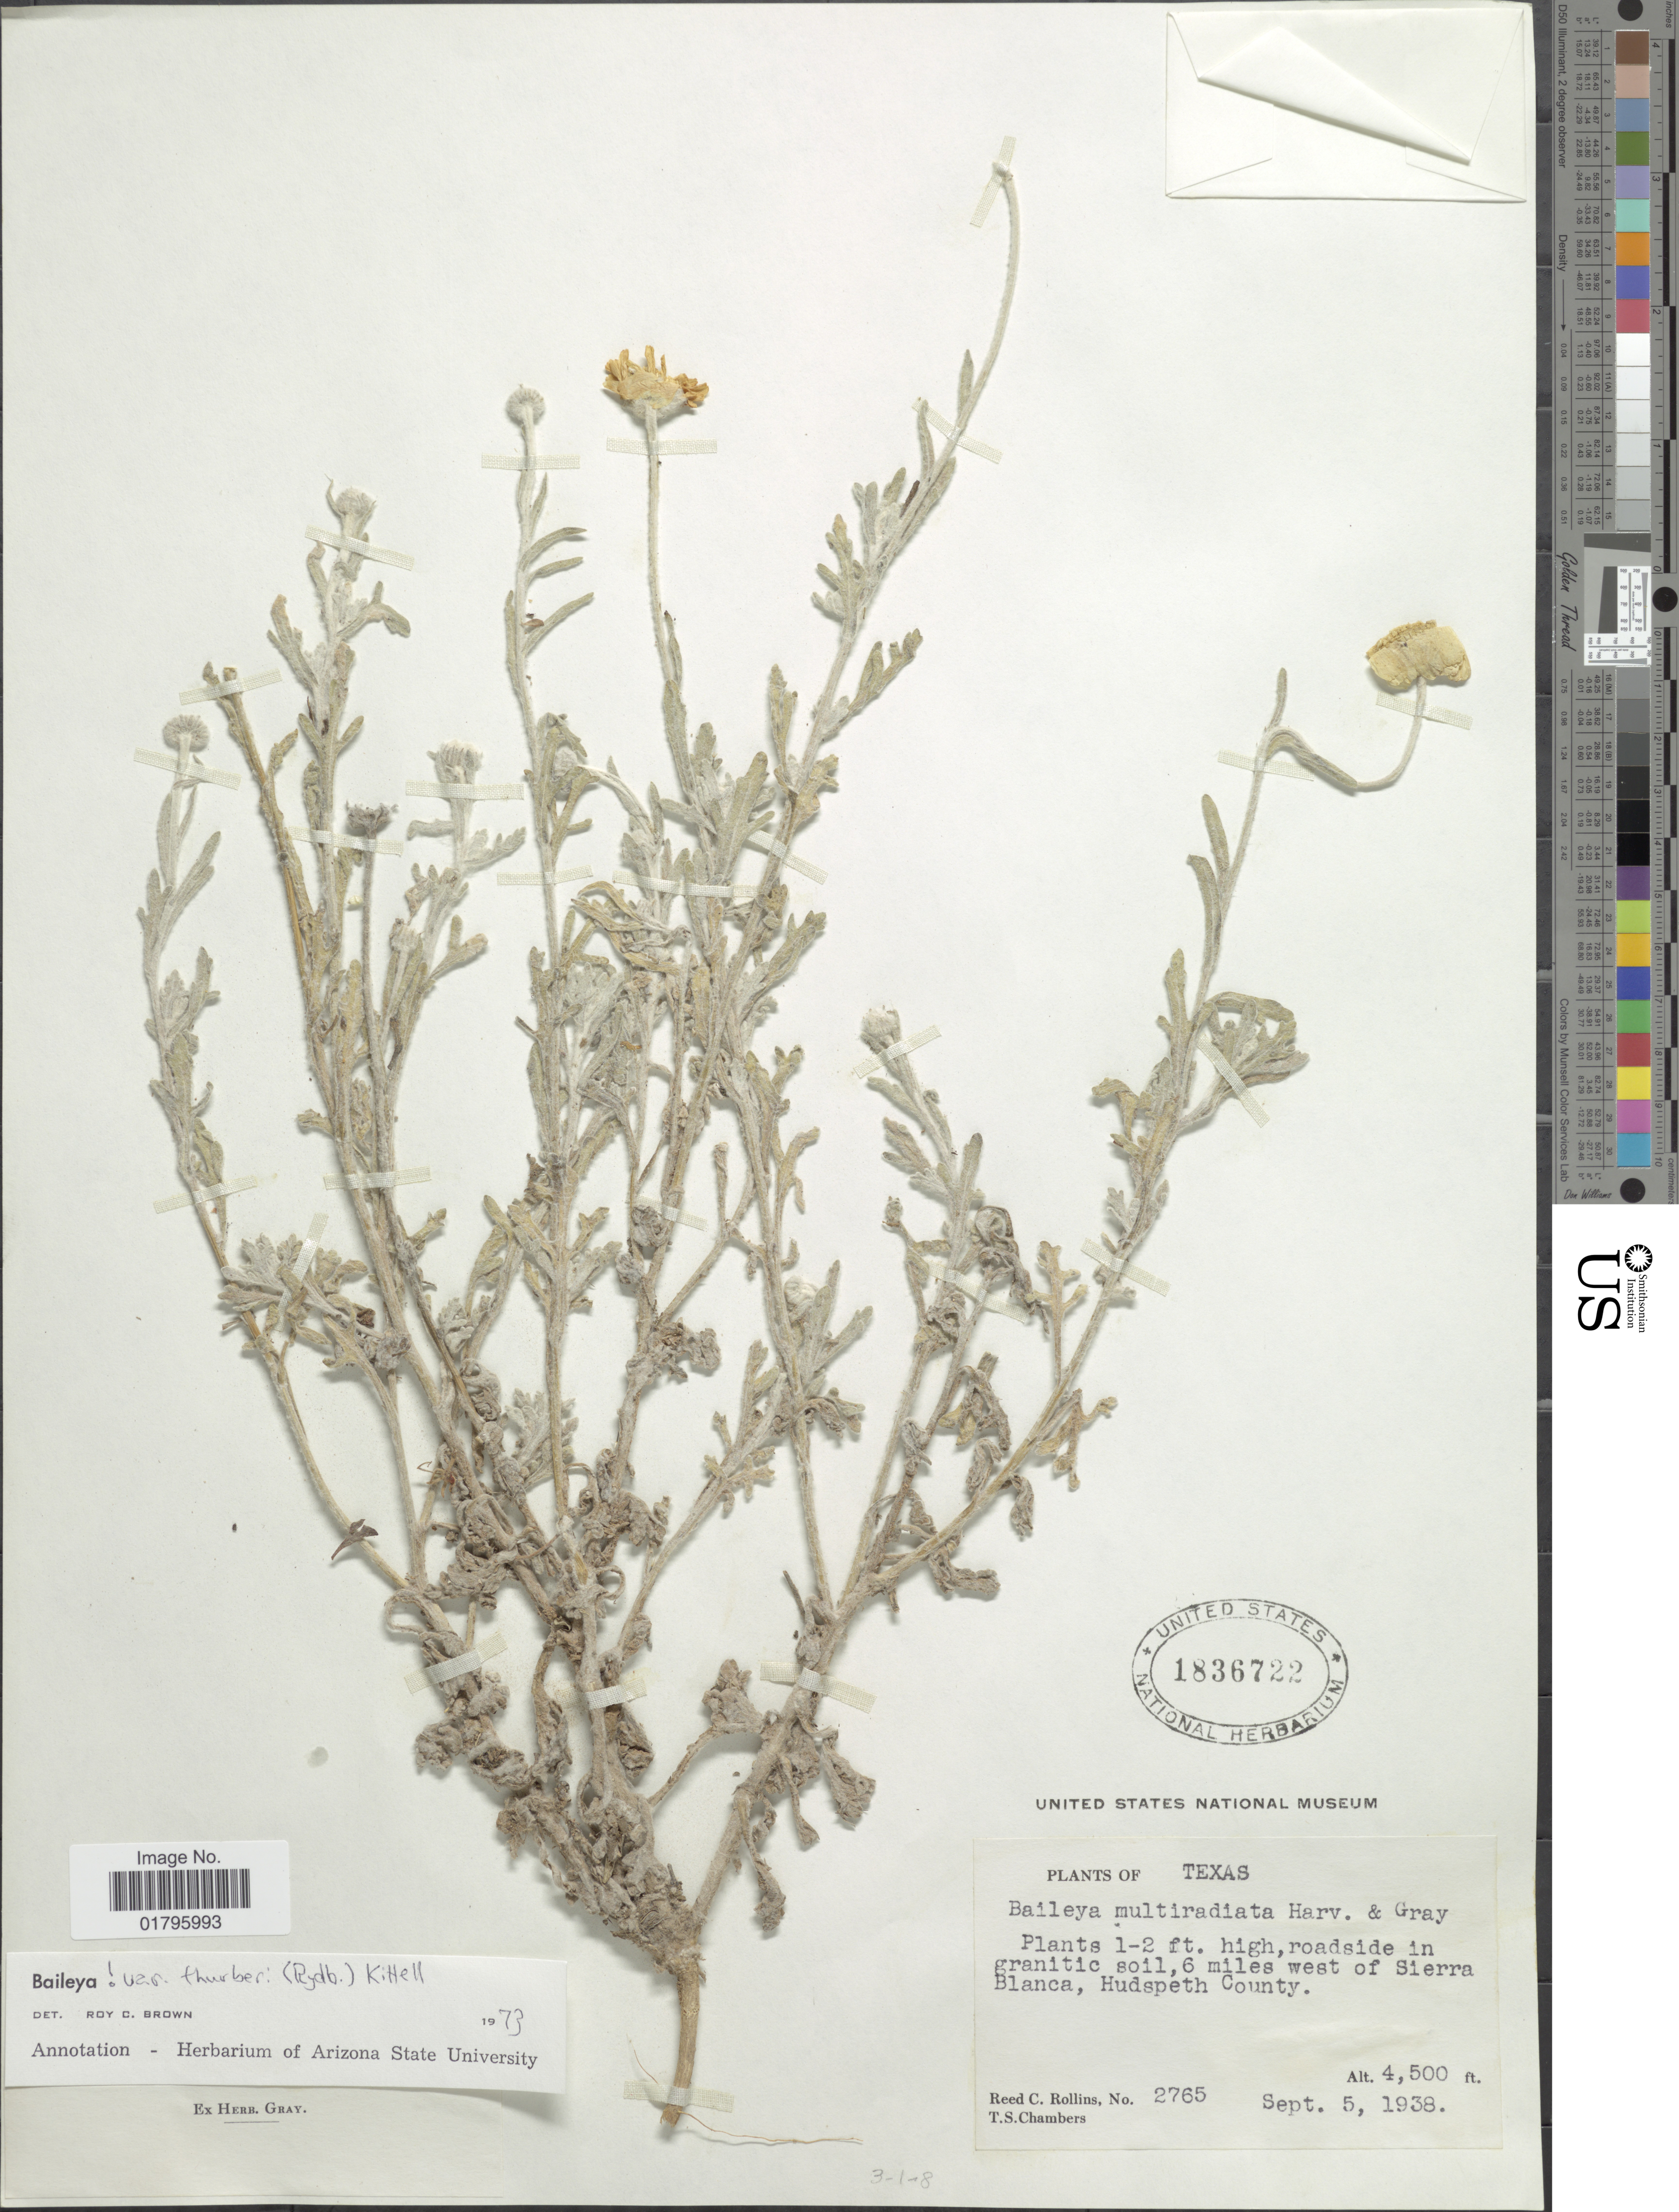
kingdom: Plantae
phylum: Tracheophyta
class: Magnoliopsida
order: Asterales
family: Asteraceae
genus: Baileya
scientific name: Baileya multiradiata var. thurberi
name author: (Rydb.) Kittell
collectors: R. C. Rollins & T. Chambers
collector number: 2765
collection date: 1938-09-05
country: United States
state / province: Texas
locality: Texas, 6 miles west of Sierra Blanca, Hudspeth County.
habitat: roadside in granitic soil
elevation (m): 1372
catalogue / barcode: US 1836722